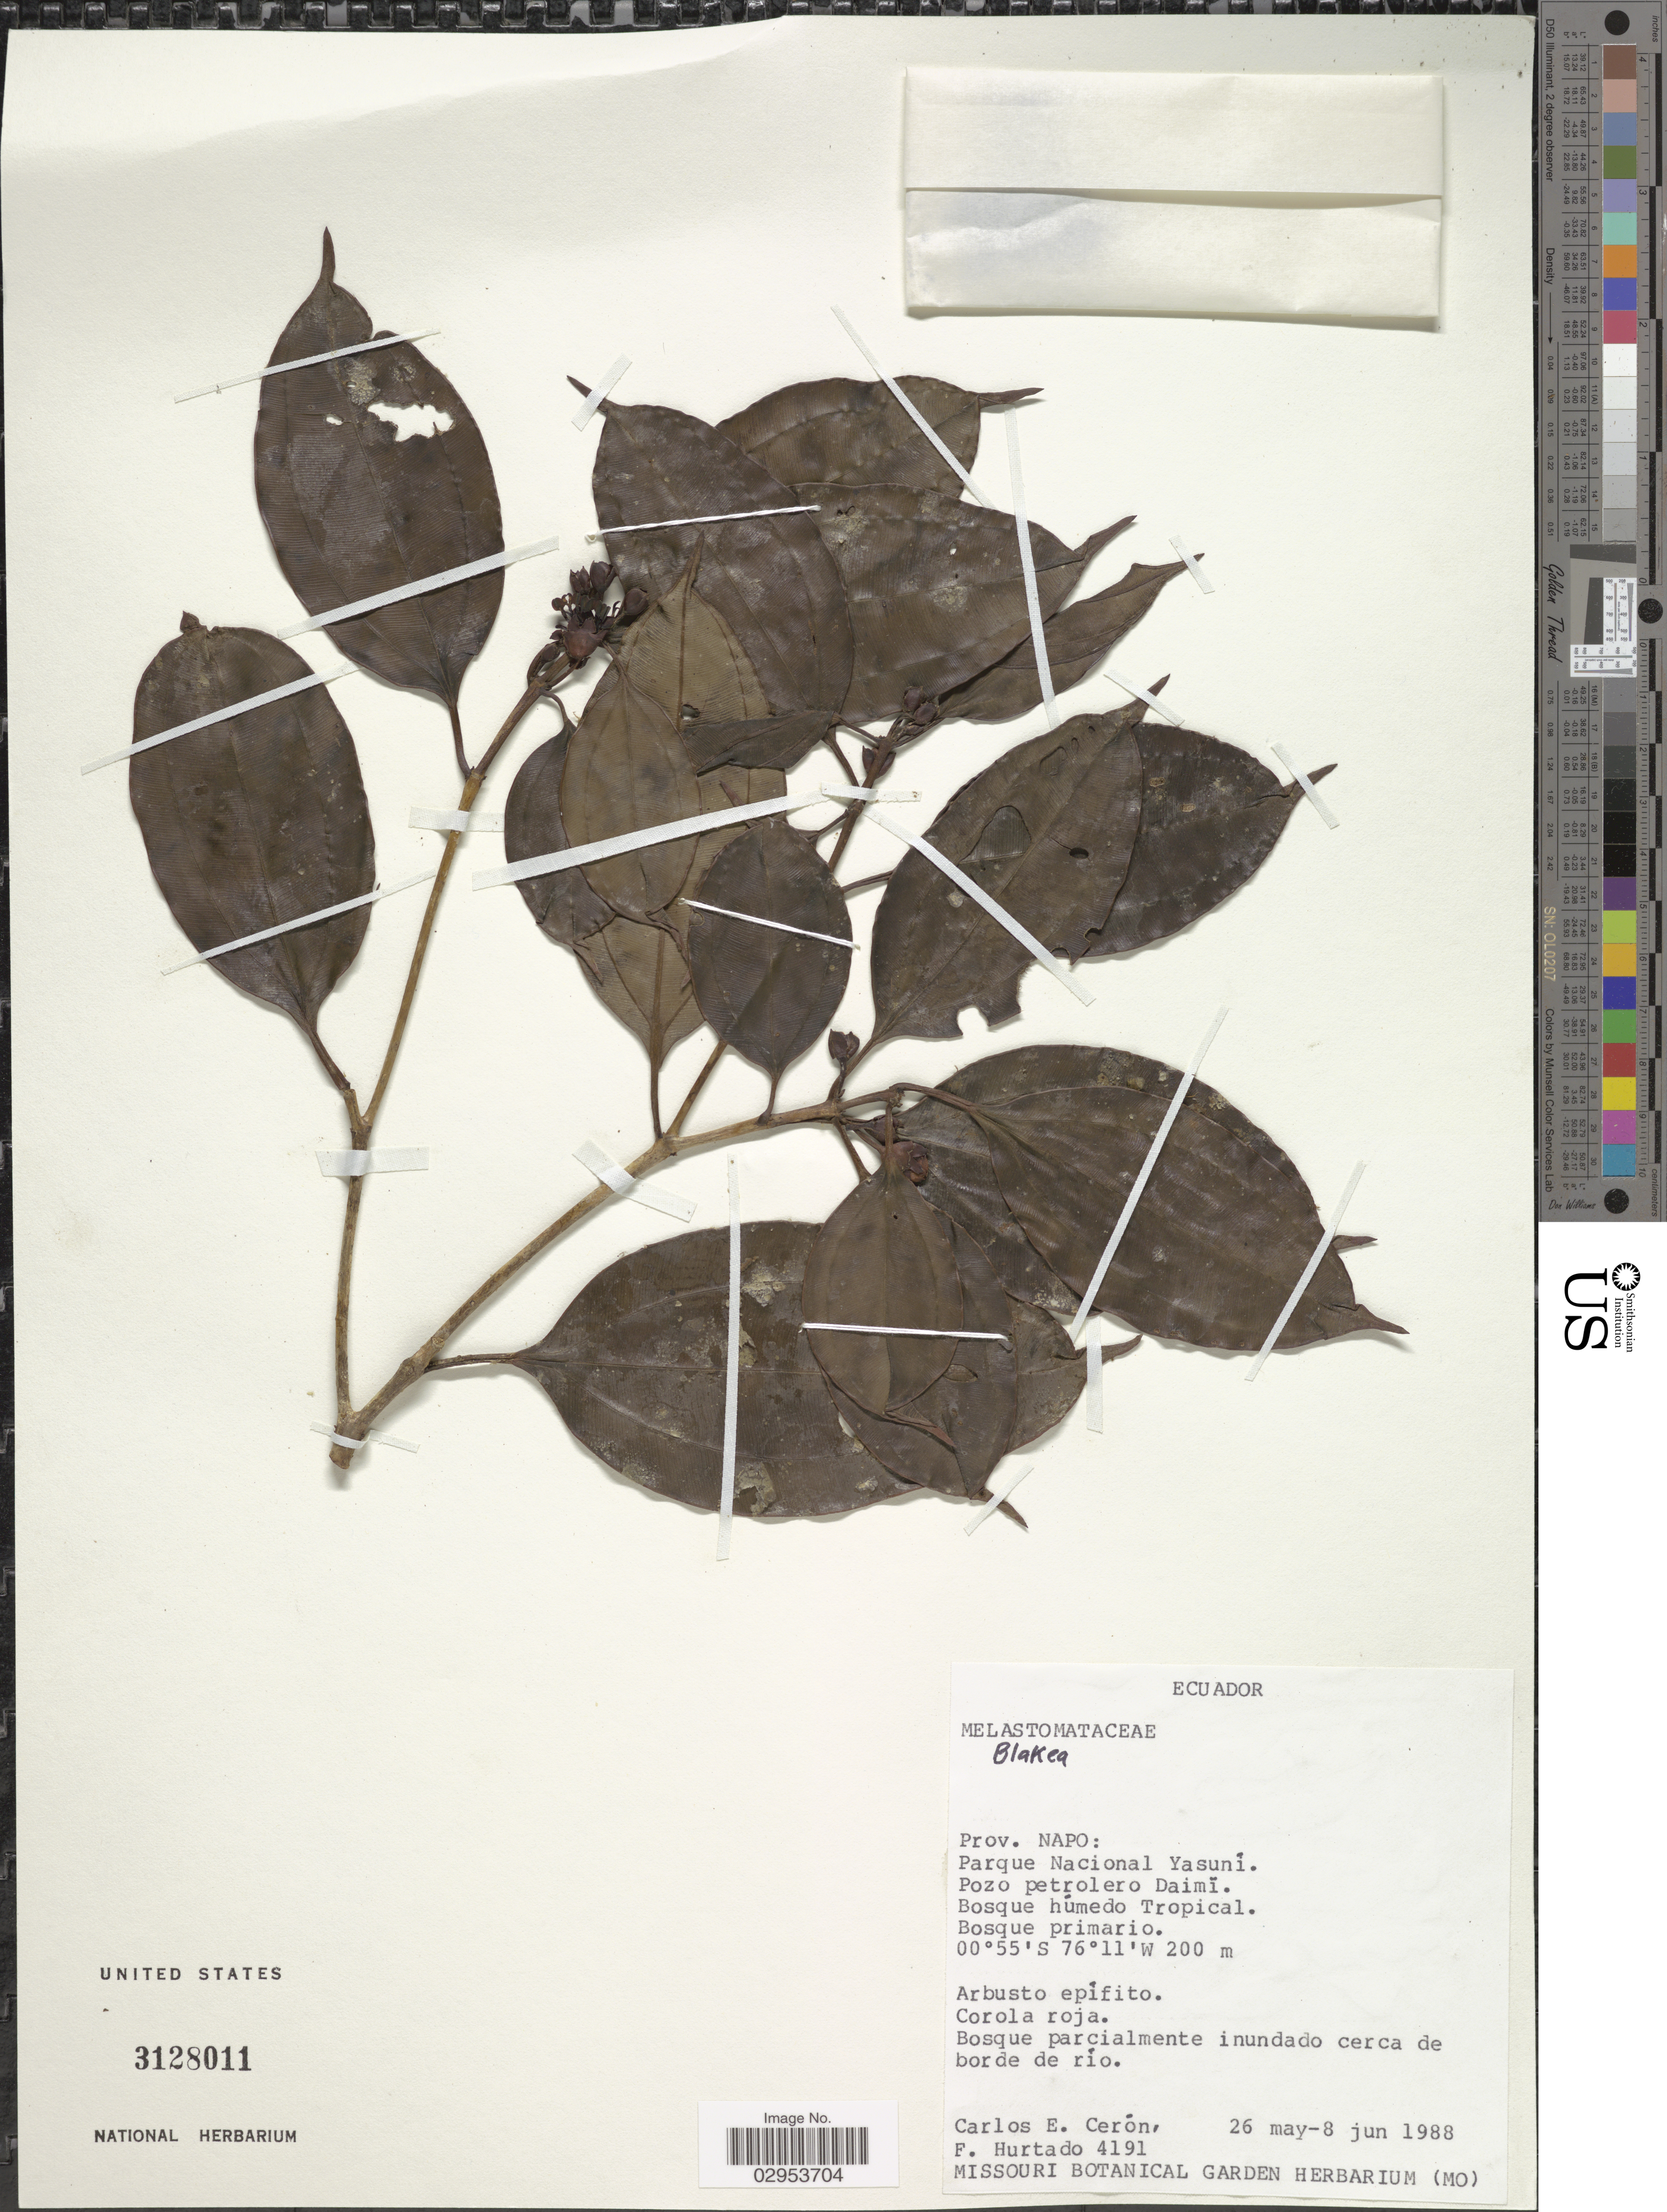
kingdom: Plantae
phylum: Tracheophyta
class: Magnoliopsida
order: Myrtales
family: Melastomataceae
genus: Blakea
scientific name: Blakea sp.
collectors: C. E. Cerón M. & F. Hurtado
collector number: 4191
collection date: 1988-05-26/1988-06-08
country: Ecuador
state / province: Napo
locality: Parque Nacional Yasuní. Pozo petrolero Daimï.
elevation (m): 200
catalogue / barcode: US 3128011